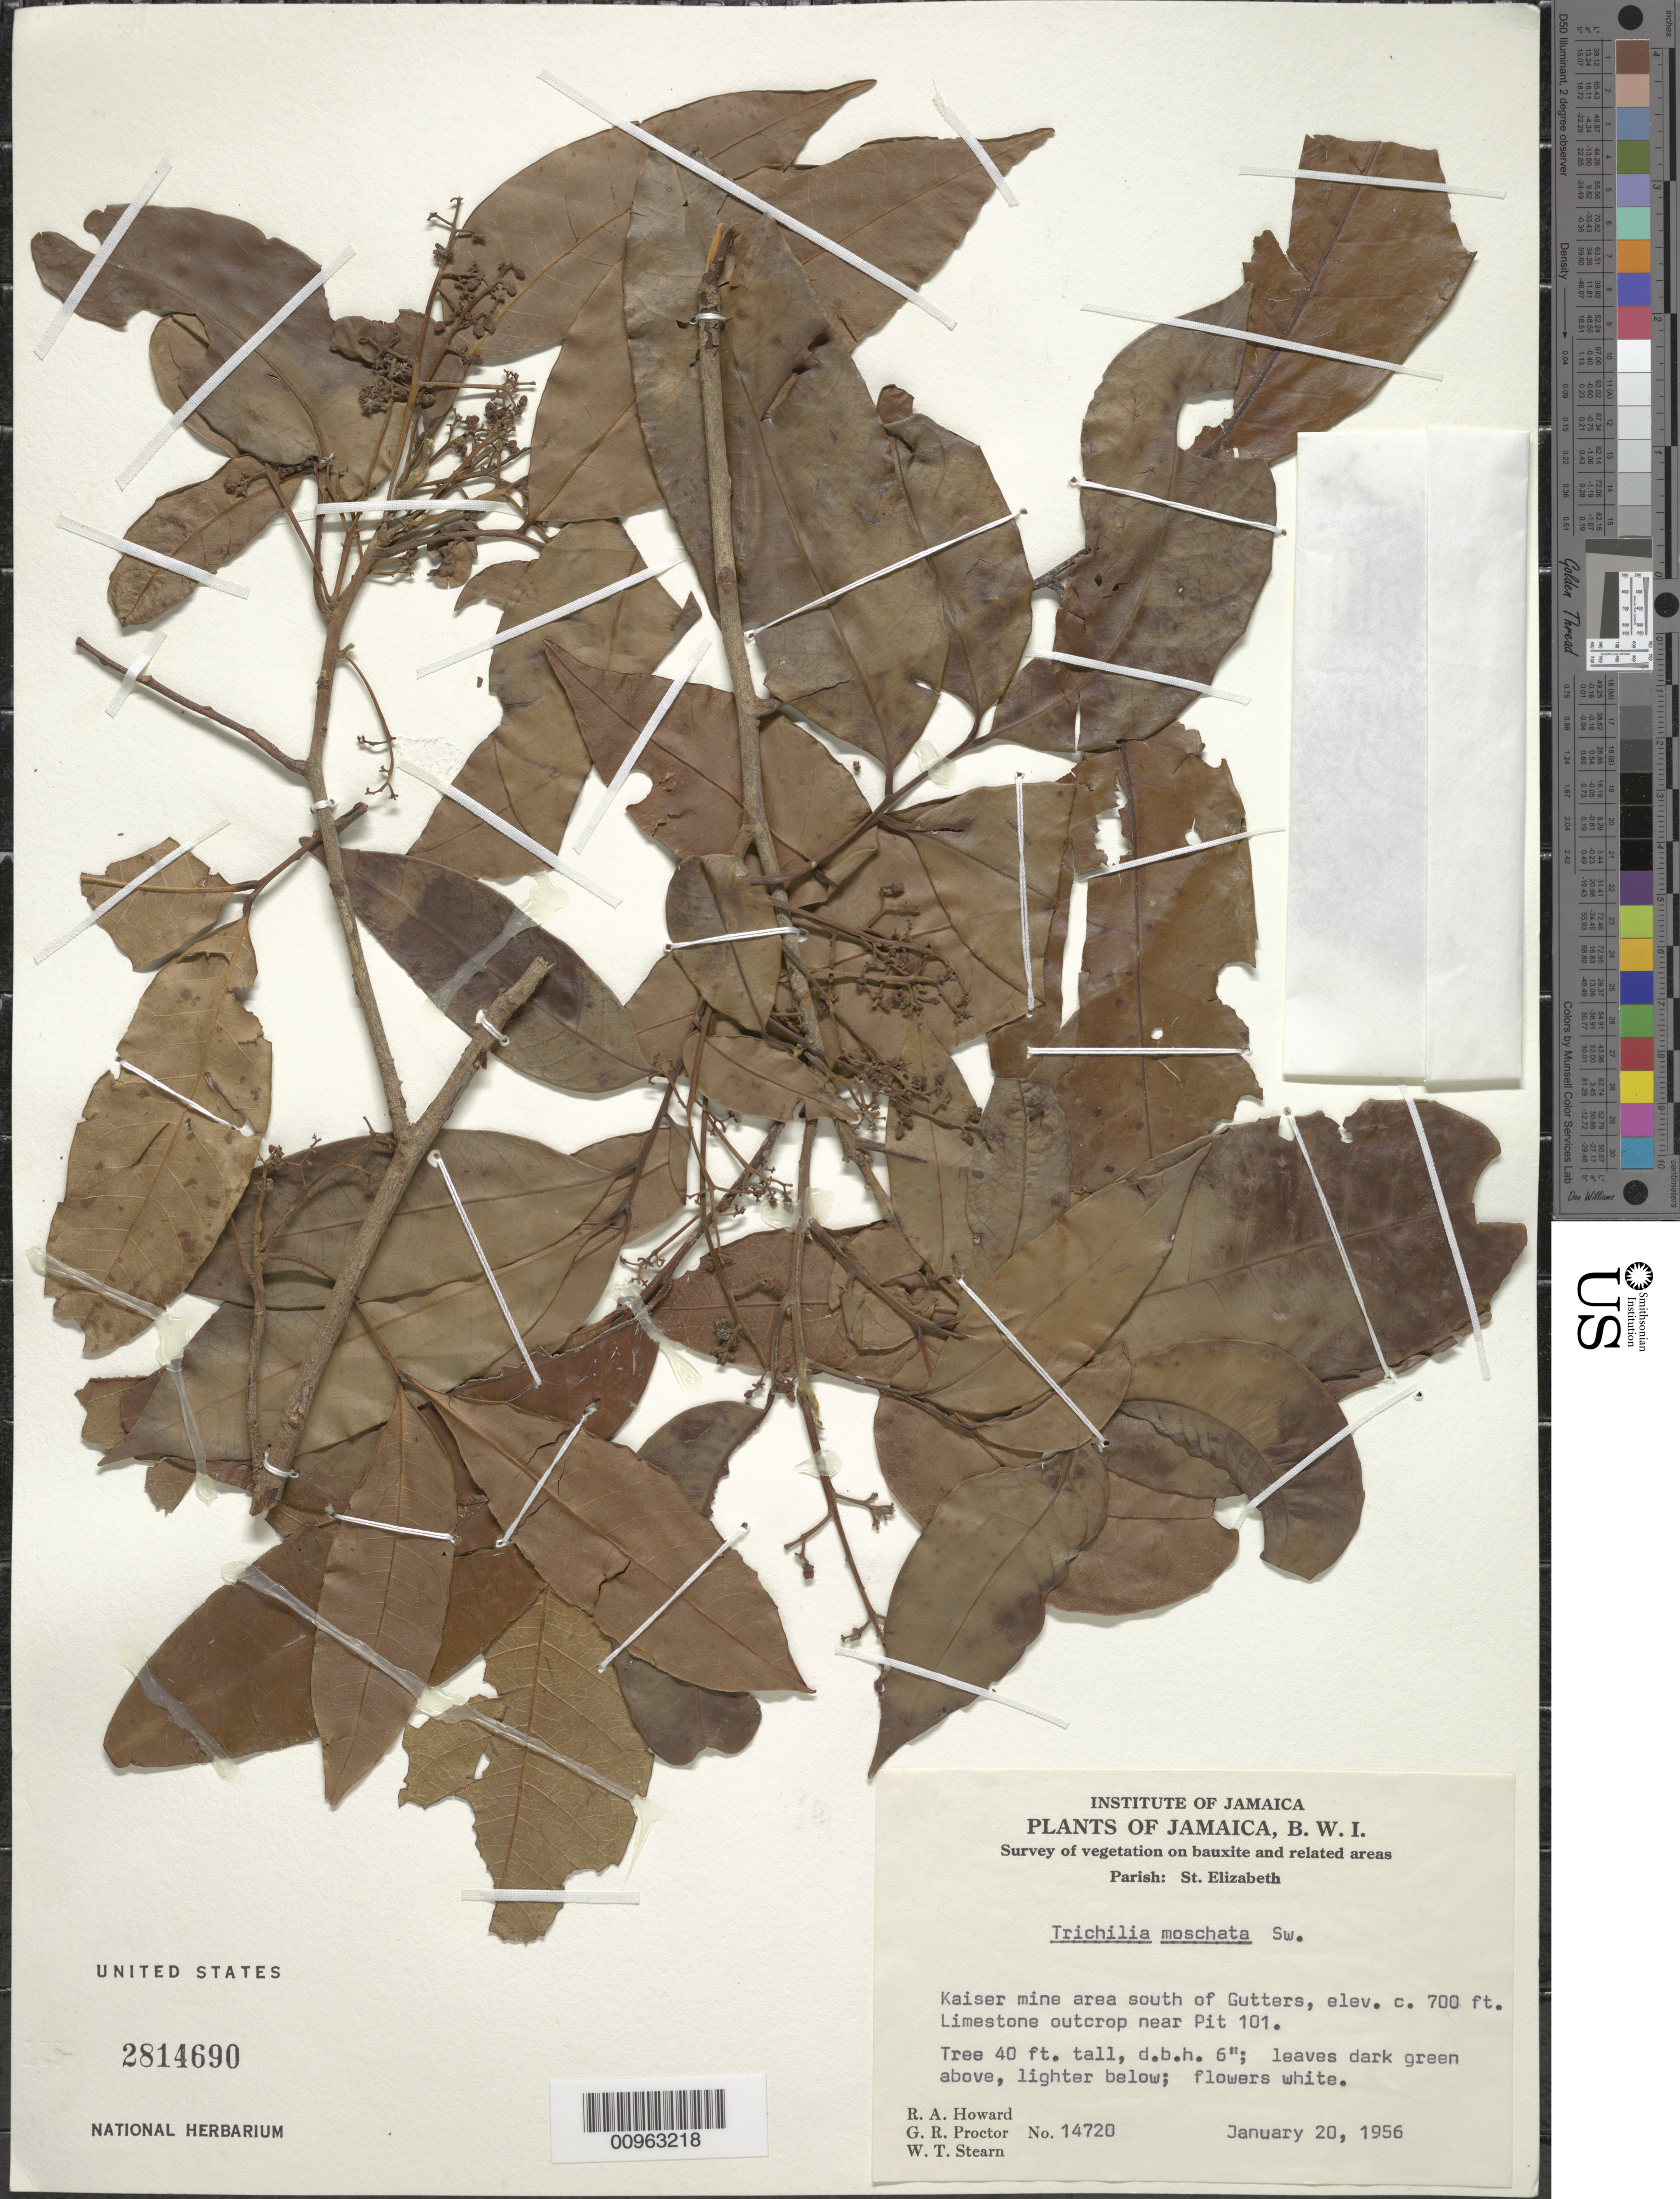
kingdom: Plantae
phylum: Tracheophyta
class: Magnoliopsida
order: Sapindales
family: Meliaceae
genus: Trichilia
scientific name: Trichilia moschata subsp. moschata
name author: Sw.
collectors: R. A. Howard, G. R. Proctor & W. T. Stearn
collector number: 14720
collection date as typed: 20 Jan 1956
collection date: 1956-01-20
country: Jamaica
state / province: Saint Elizabeth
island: Jamaica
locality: Kaiser mine area south of Gutters, near Pit 101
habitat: Limestone outcrop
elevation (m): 213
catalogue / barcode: US 2814690